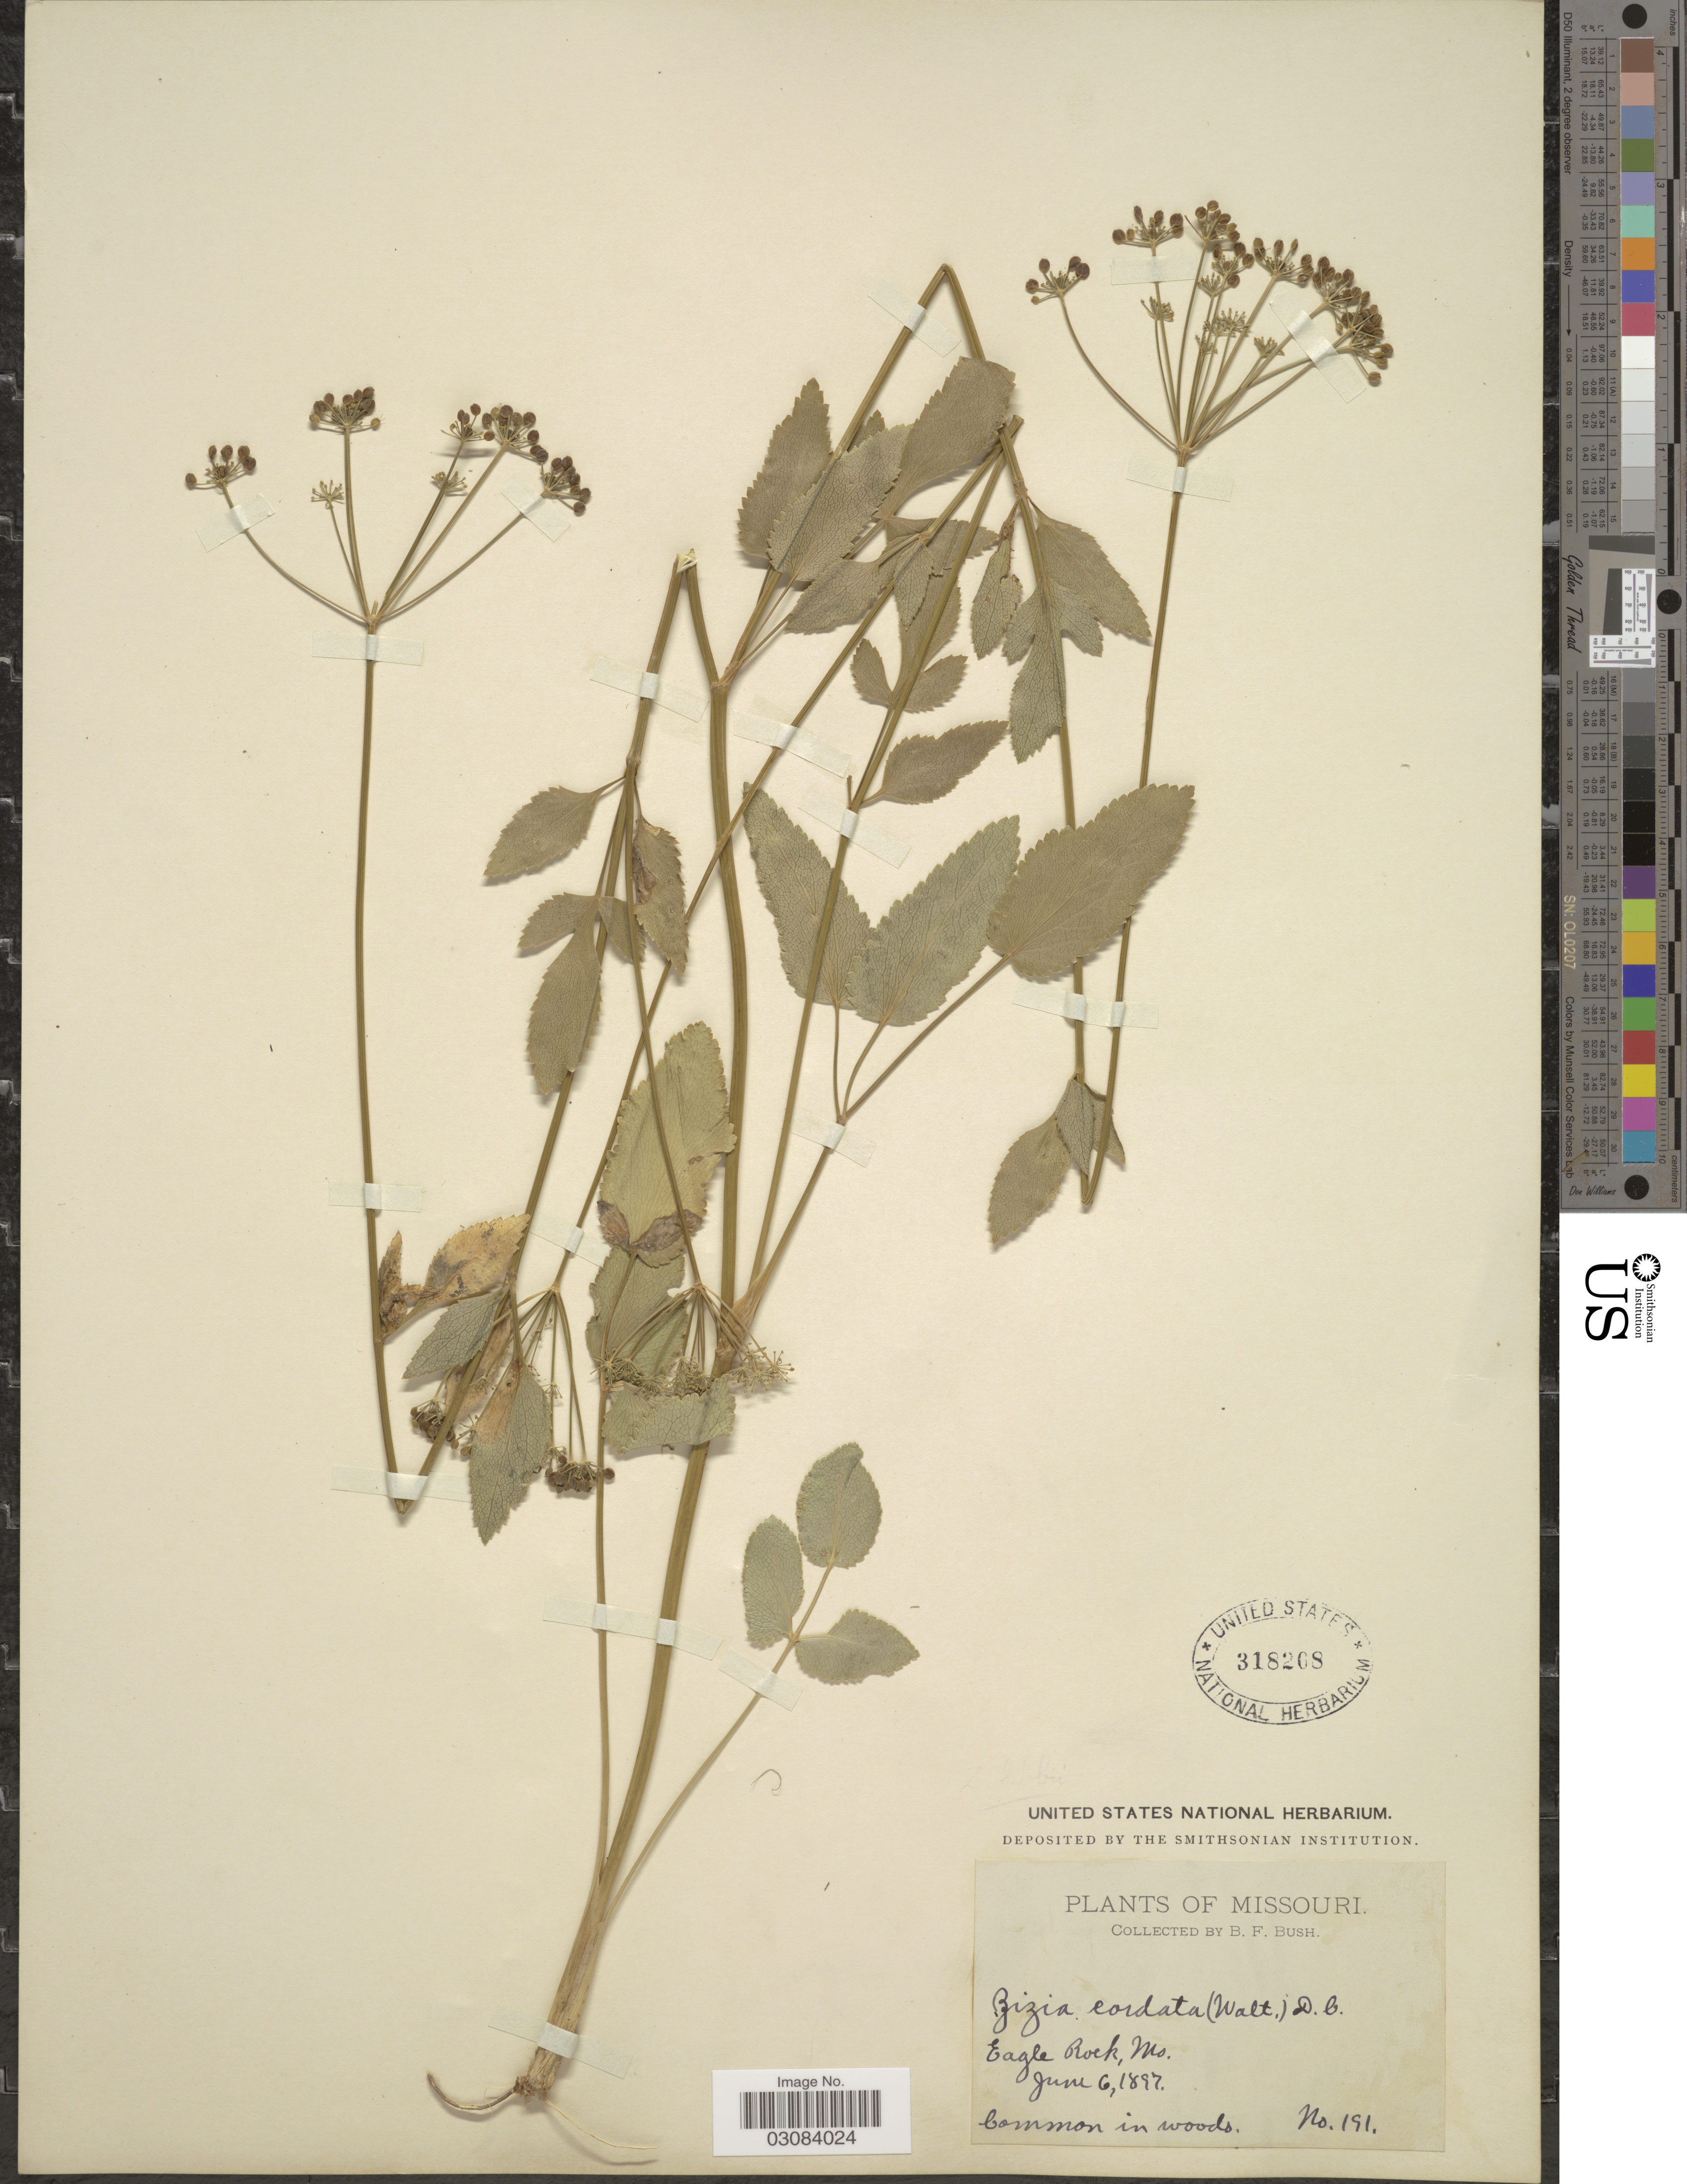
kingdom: Plantae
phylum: Tracheophyta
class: Magnoliopsida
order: Apiales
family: Apiaceae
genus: Zizia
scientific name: Zizia aurea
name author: (L.) Koch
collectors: B. F. Bush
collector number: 191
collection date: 1897-06-06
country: United States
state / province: Missouri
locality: Eagle Rock.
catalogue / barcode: US 318268